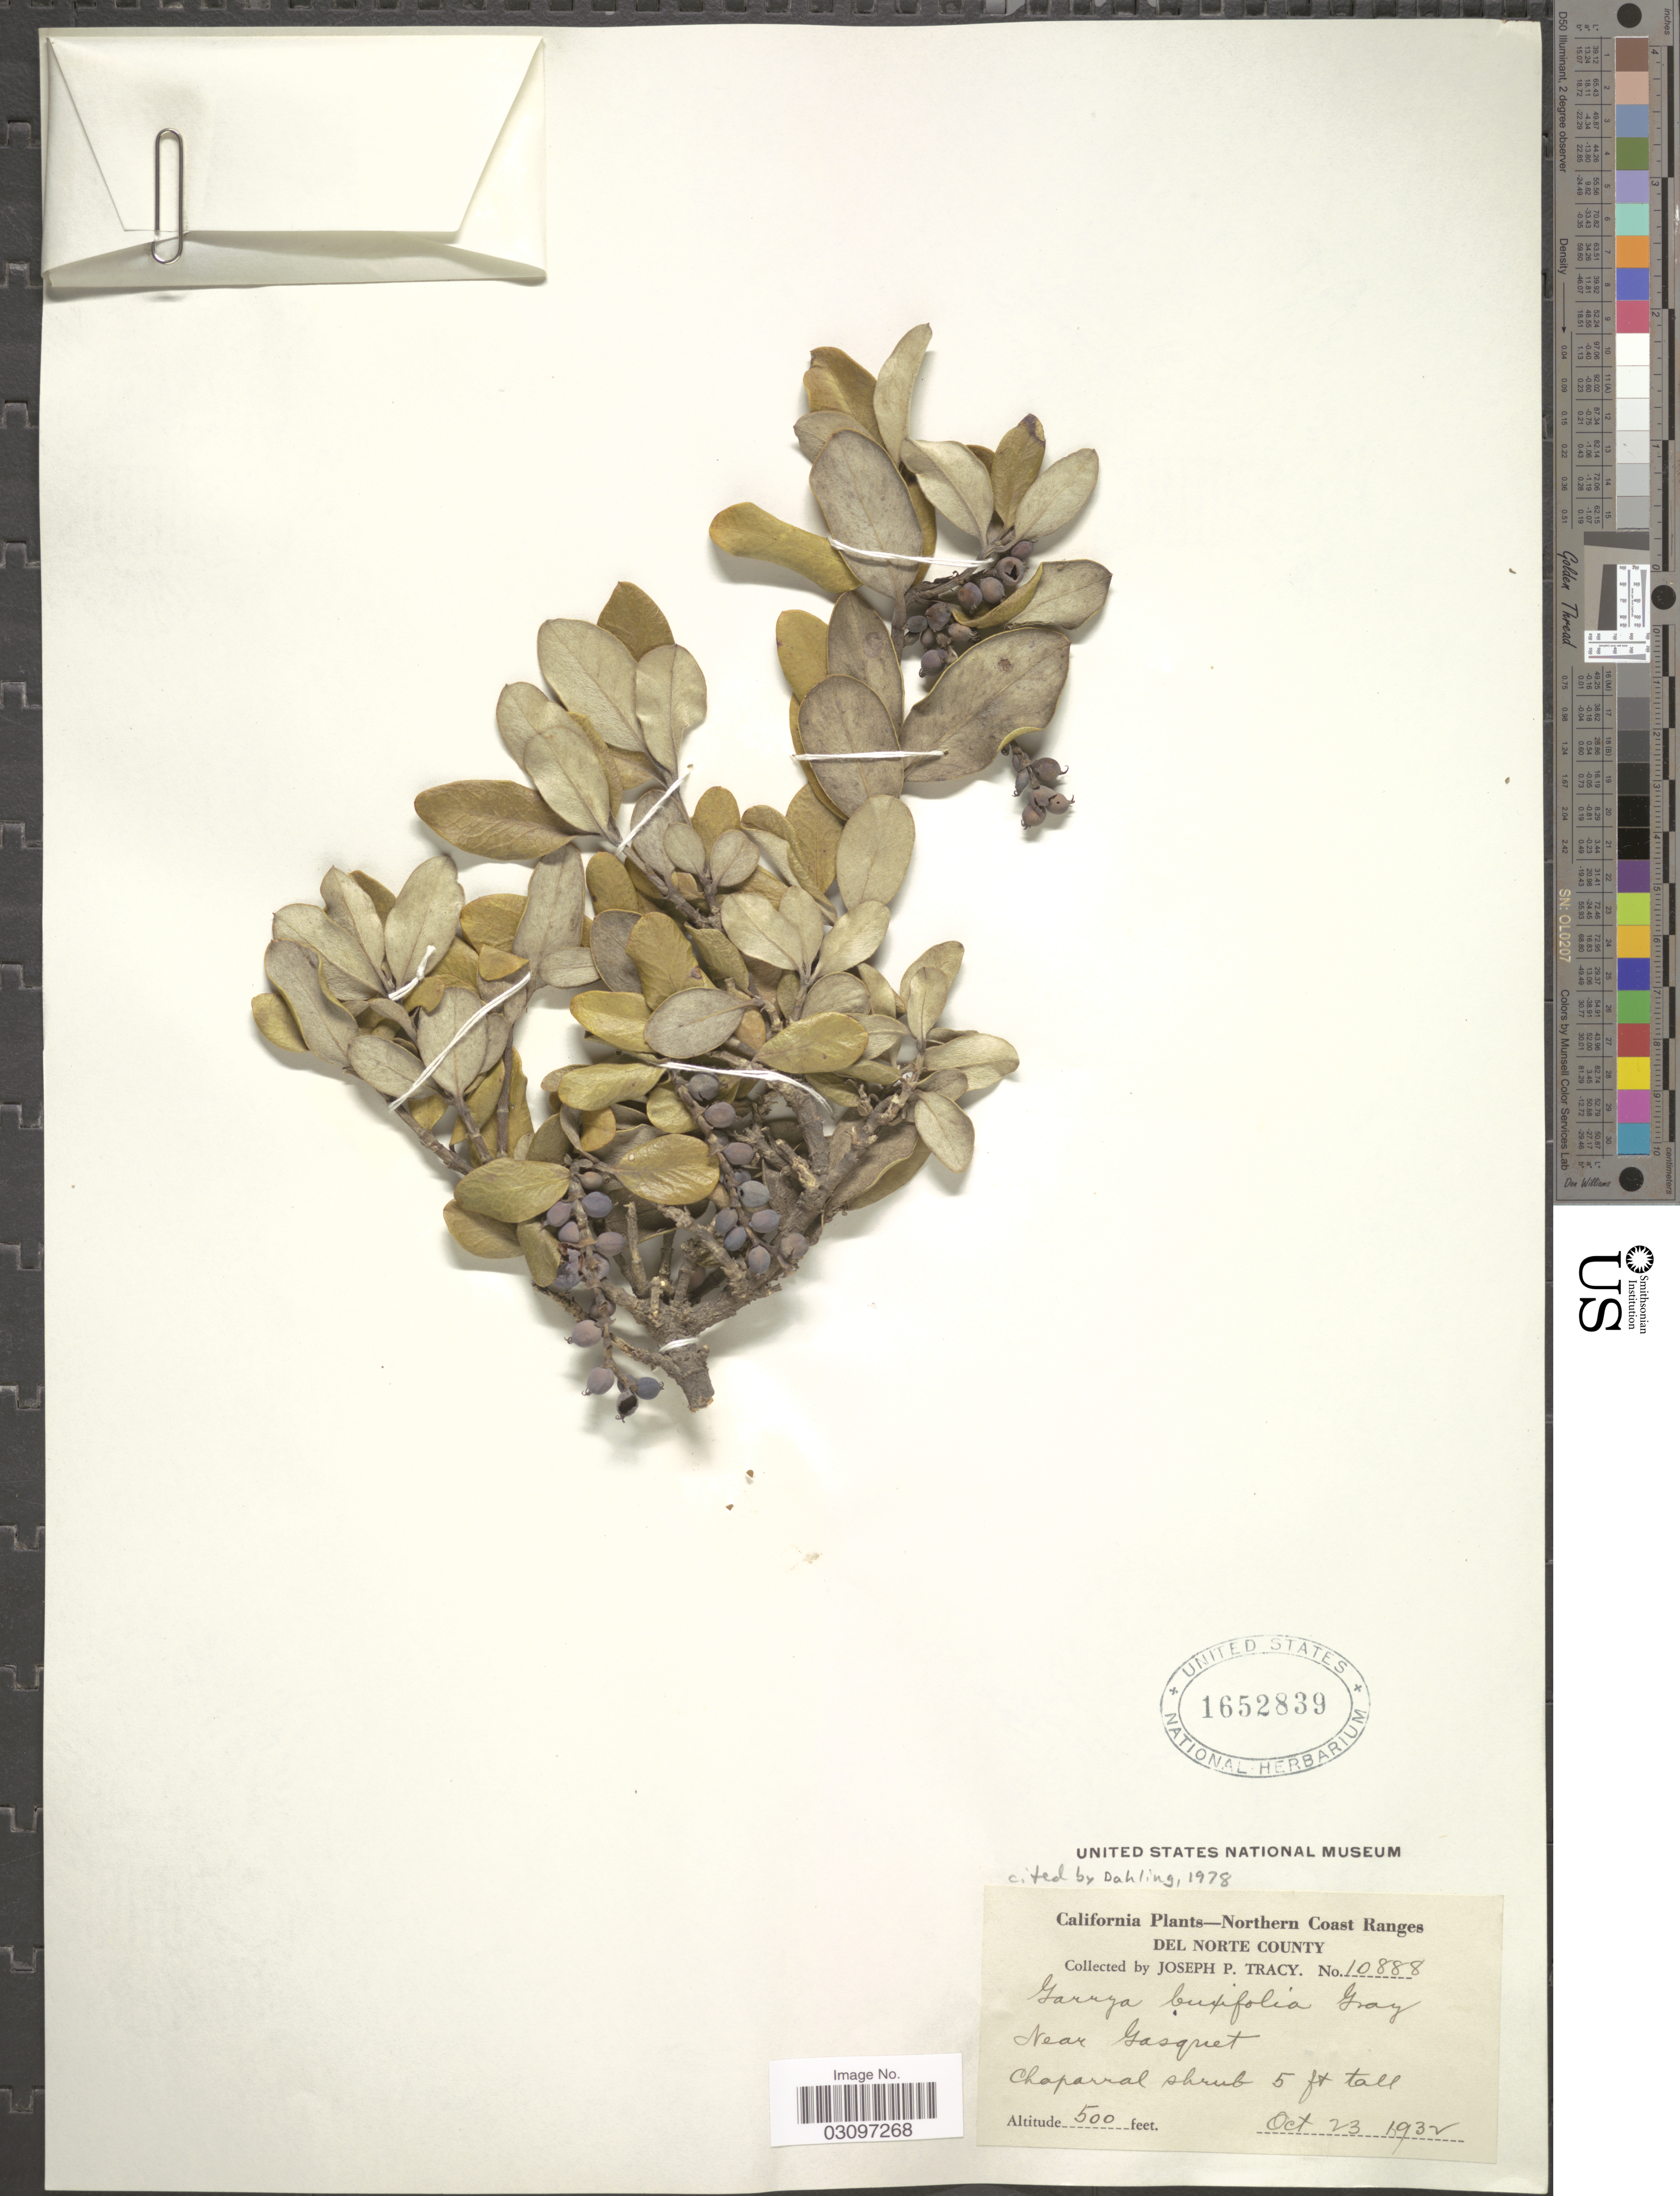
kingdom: Plantae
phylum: Tracheophyta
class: Magnoliopsida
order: Garryales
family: Garryaceae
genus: Garrya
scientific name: Garrya buxifolia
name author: A. Gray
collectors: J. Tracy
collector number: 10888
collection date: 1932-10-23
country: United States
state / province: California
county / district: Del Norte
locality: Northern Coast Ranges. Del Norte County. Near Gasquet.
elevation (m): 152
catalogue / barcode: US 1652839